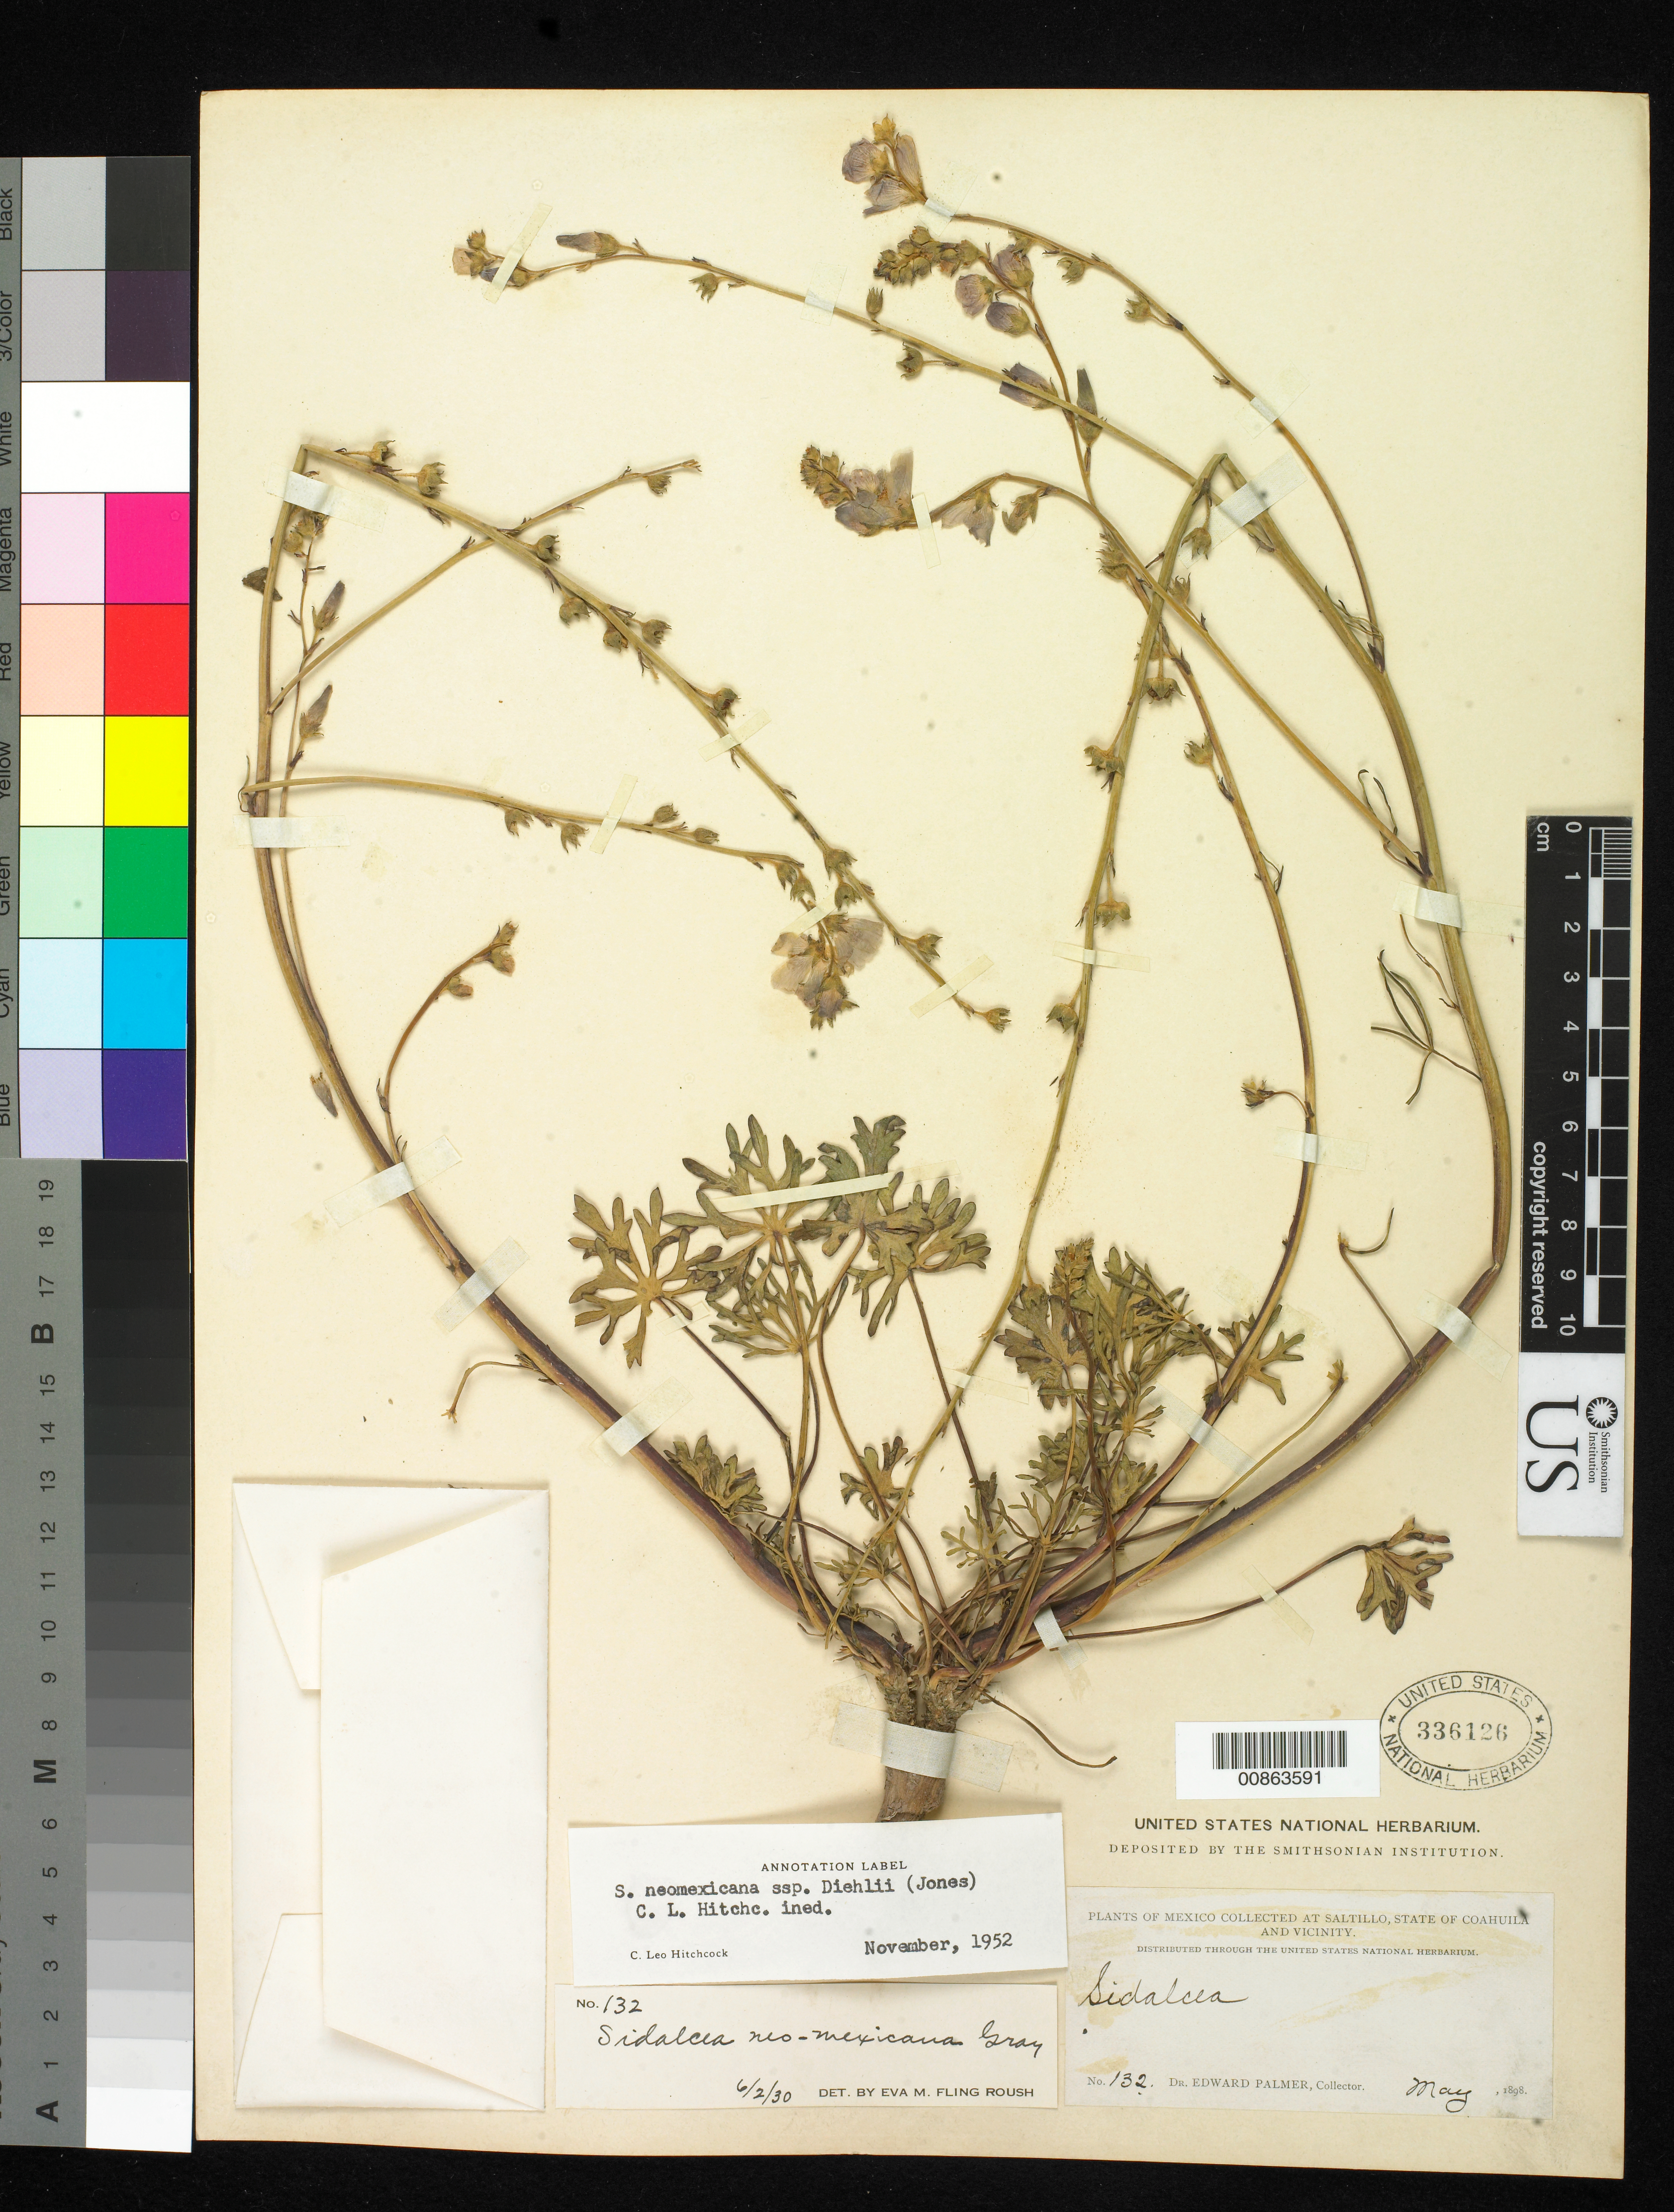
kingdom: Plantae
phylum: Tracheophyta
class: Magnoliopsida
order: Malvales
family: Malvaceae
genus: Sidalcea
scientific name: Sidalcea neomexicana subsp. diehlii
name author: A. Gray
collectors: E. Palmer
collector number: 132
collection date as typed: May 1898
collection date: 1898-05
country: Mexico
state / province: Coahuila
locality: Saltillo, Coahuila and vicinity.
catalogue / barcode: US 336126